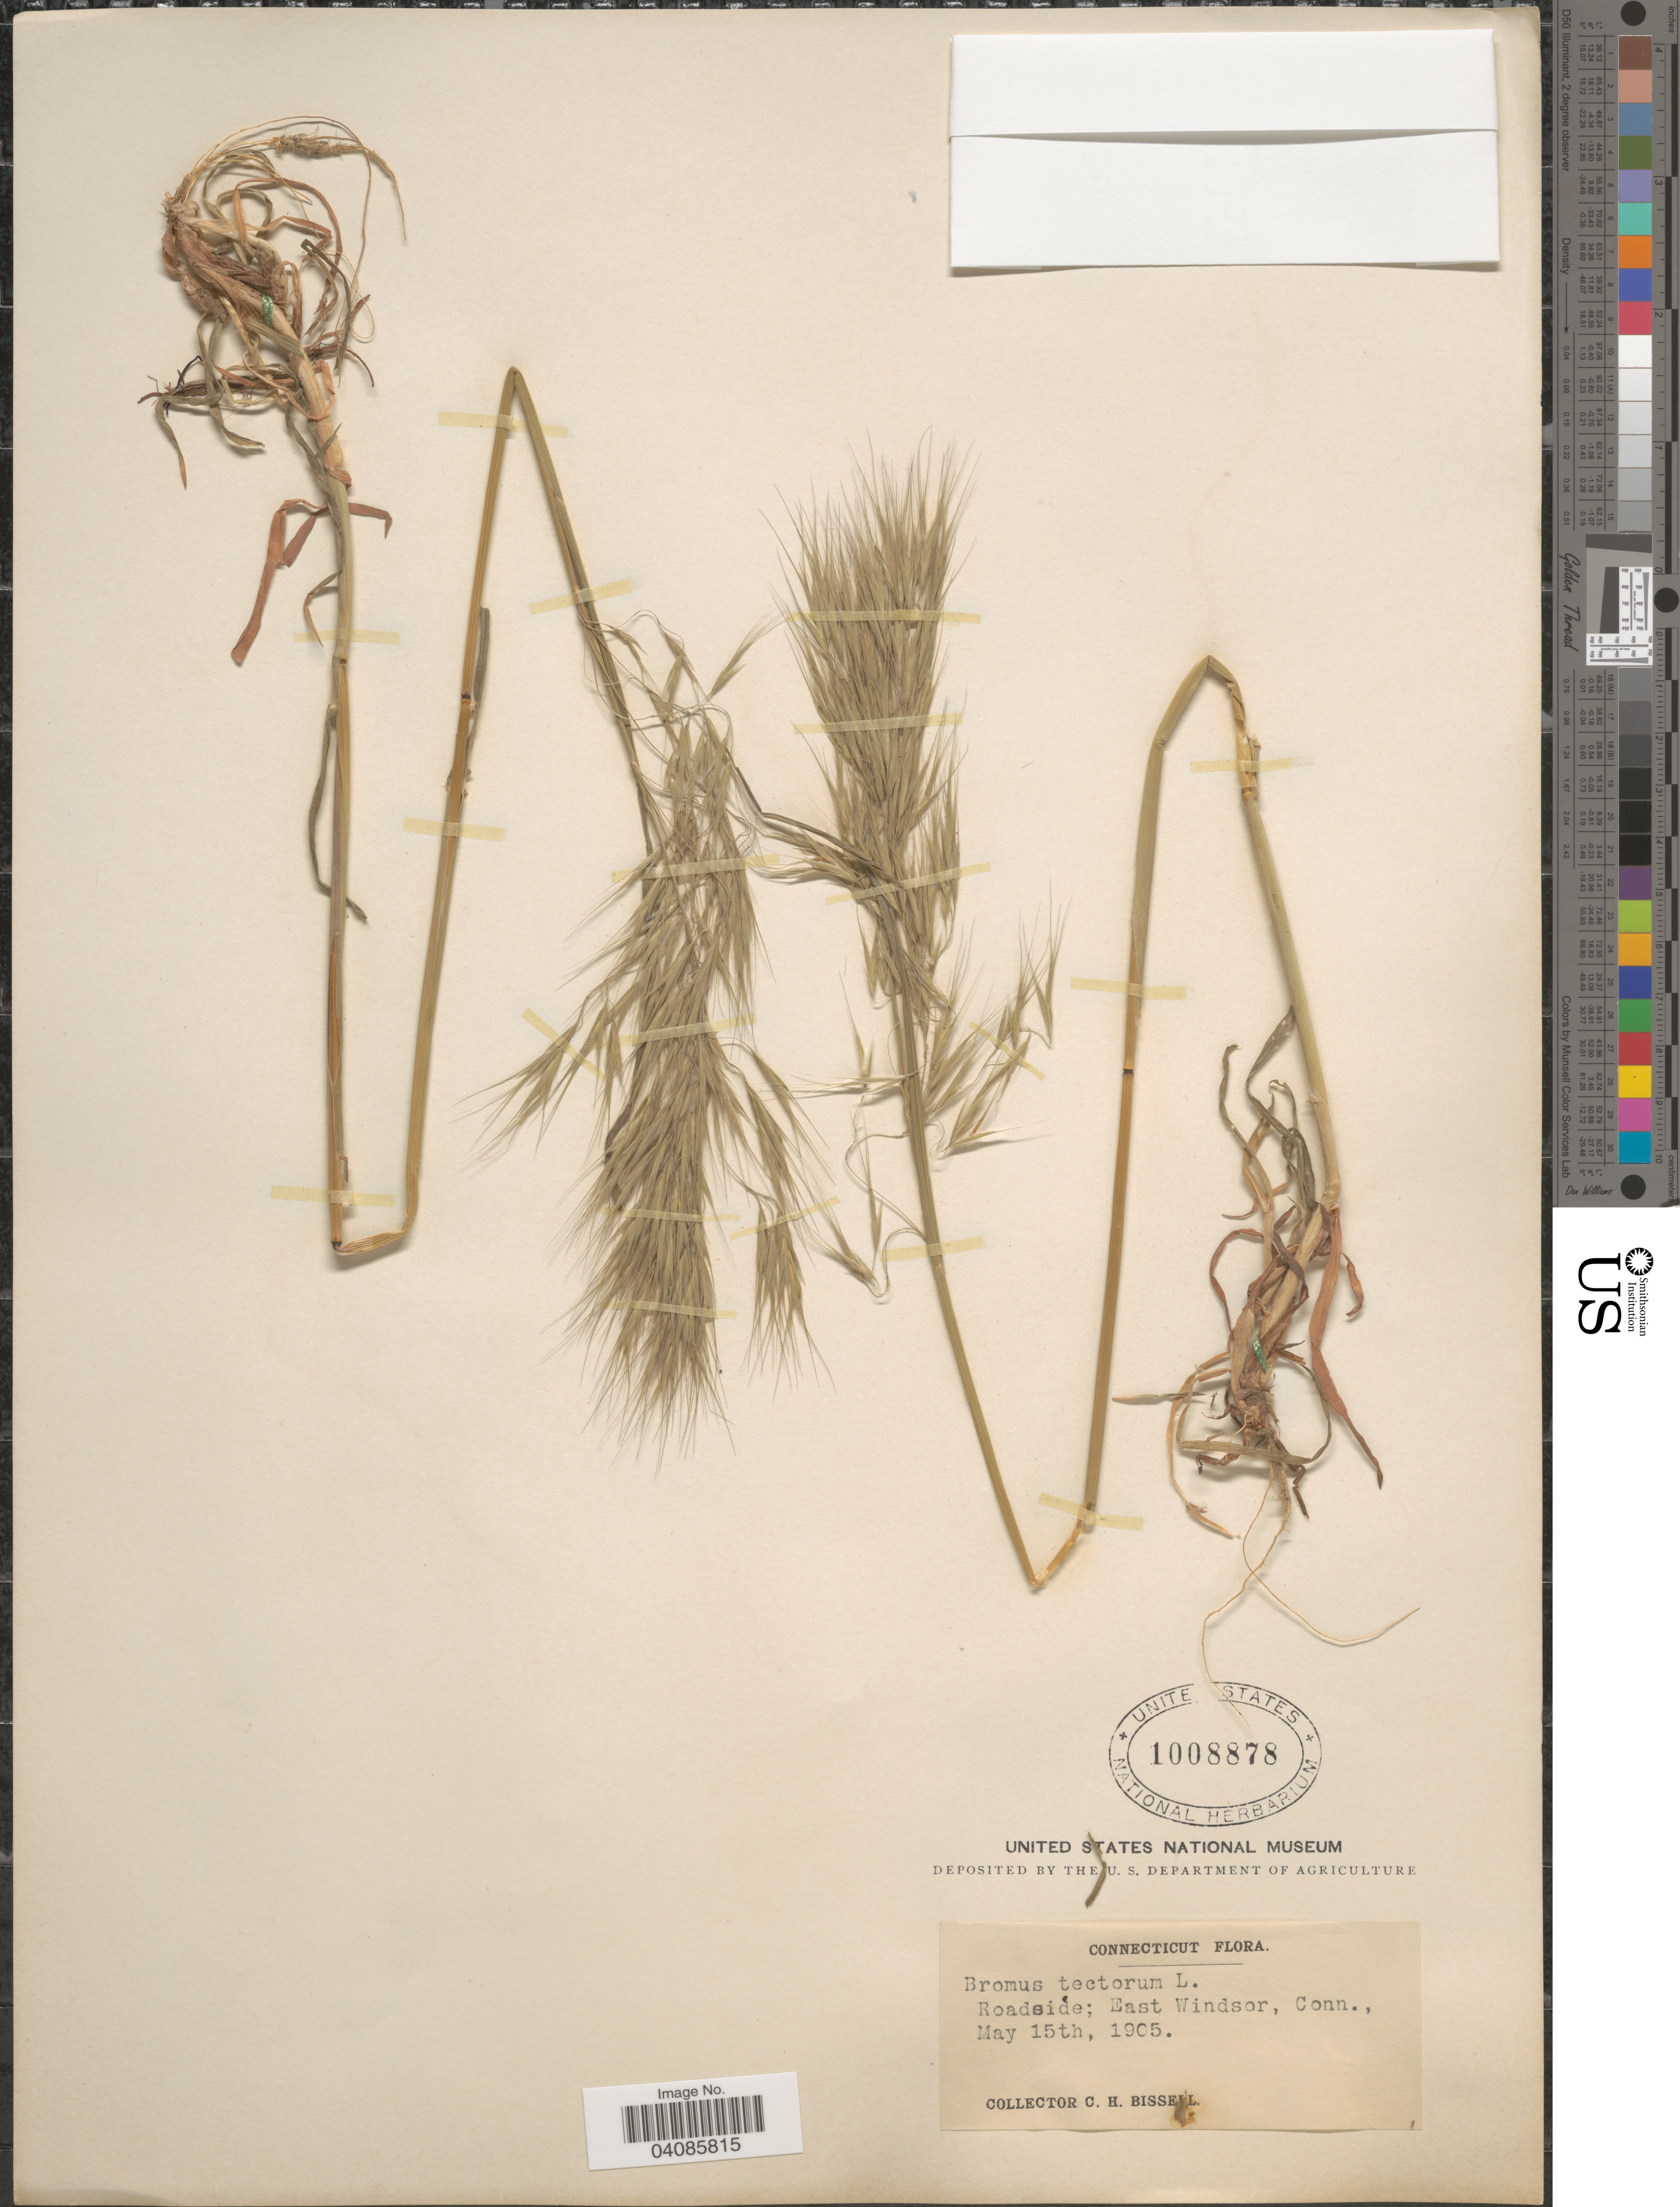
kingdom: Plantae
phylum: Tracheophyta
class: Liliopsida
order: Poales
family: Poaceae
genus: Bromus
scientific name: Bromus tectorum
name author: L.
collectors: C. Bissell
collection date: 1905-05-15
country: United States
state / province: Connecticut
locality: Roadside; East Windsor.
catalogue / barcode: US 1008878